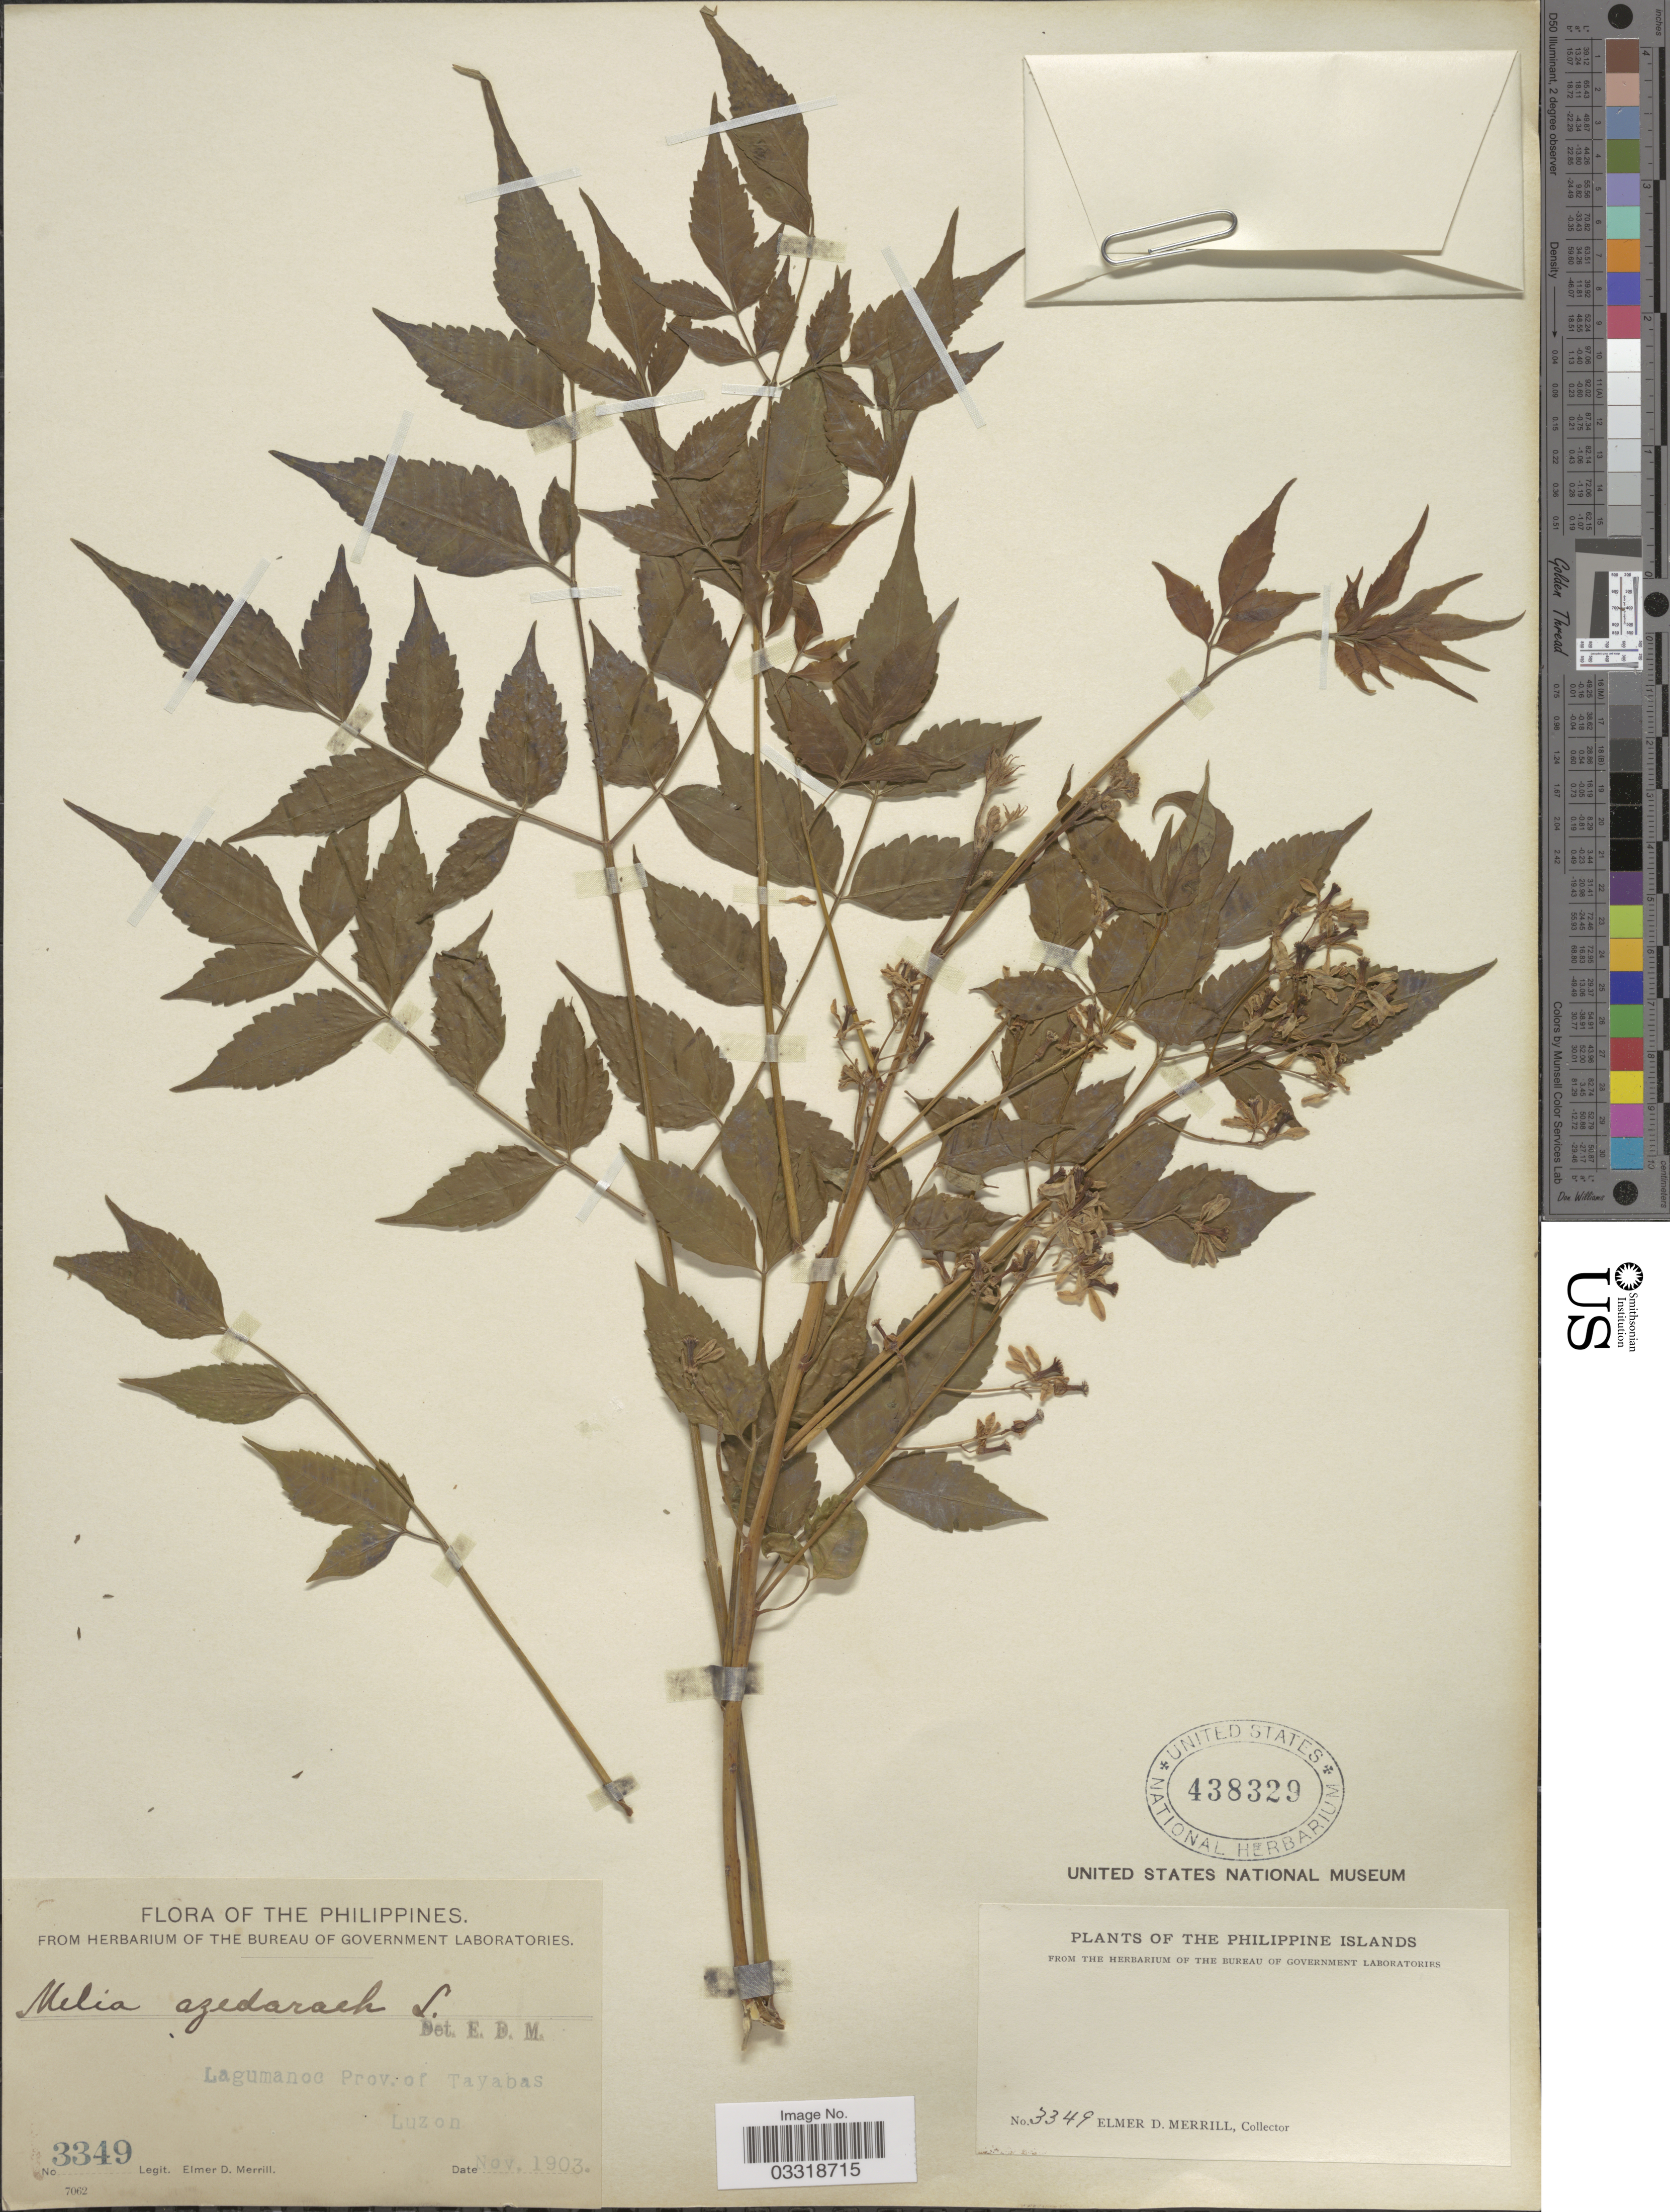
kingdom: Plantae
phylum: Tracheophyta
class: Magnoliopsida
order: Sapindales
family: Meliaceae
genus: Melia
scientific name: Melia azedarach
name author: L.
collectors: E. D. Merrill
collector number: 3349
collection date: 1903-11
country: Philippines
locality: The Philippine Islands. Lagumanoc Prov. of Tayabas. Luzon.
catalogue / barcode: US 438329